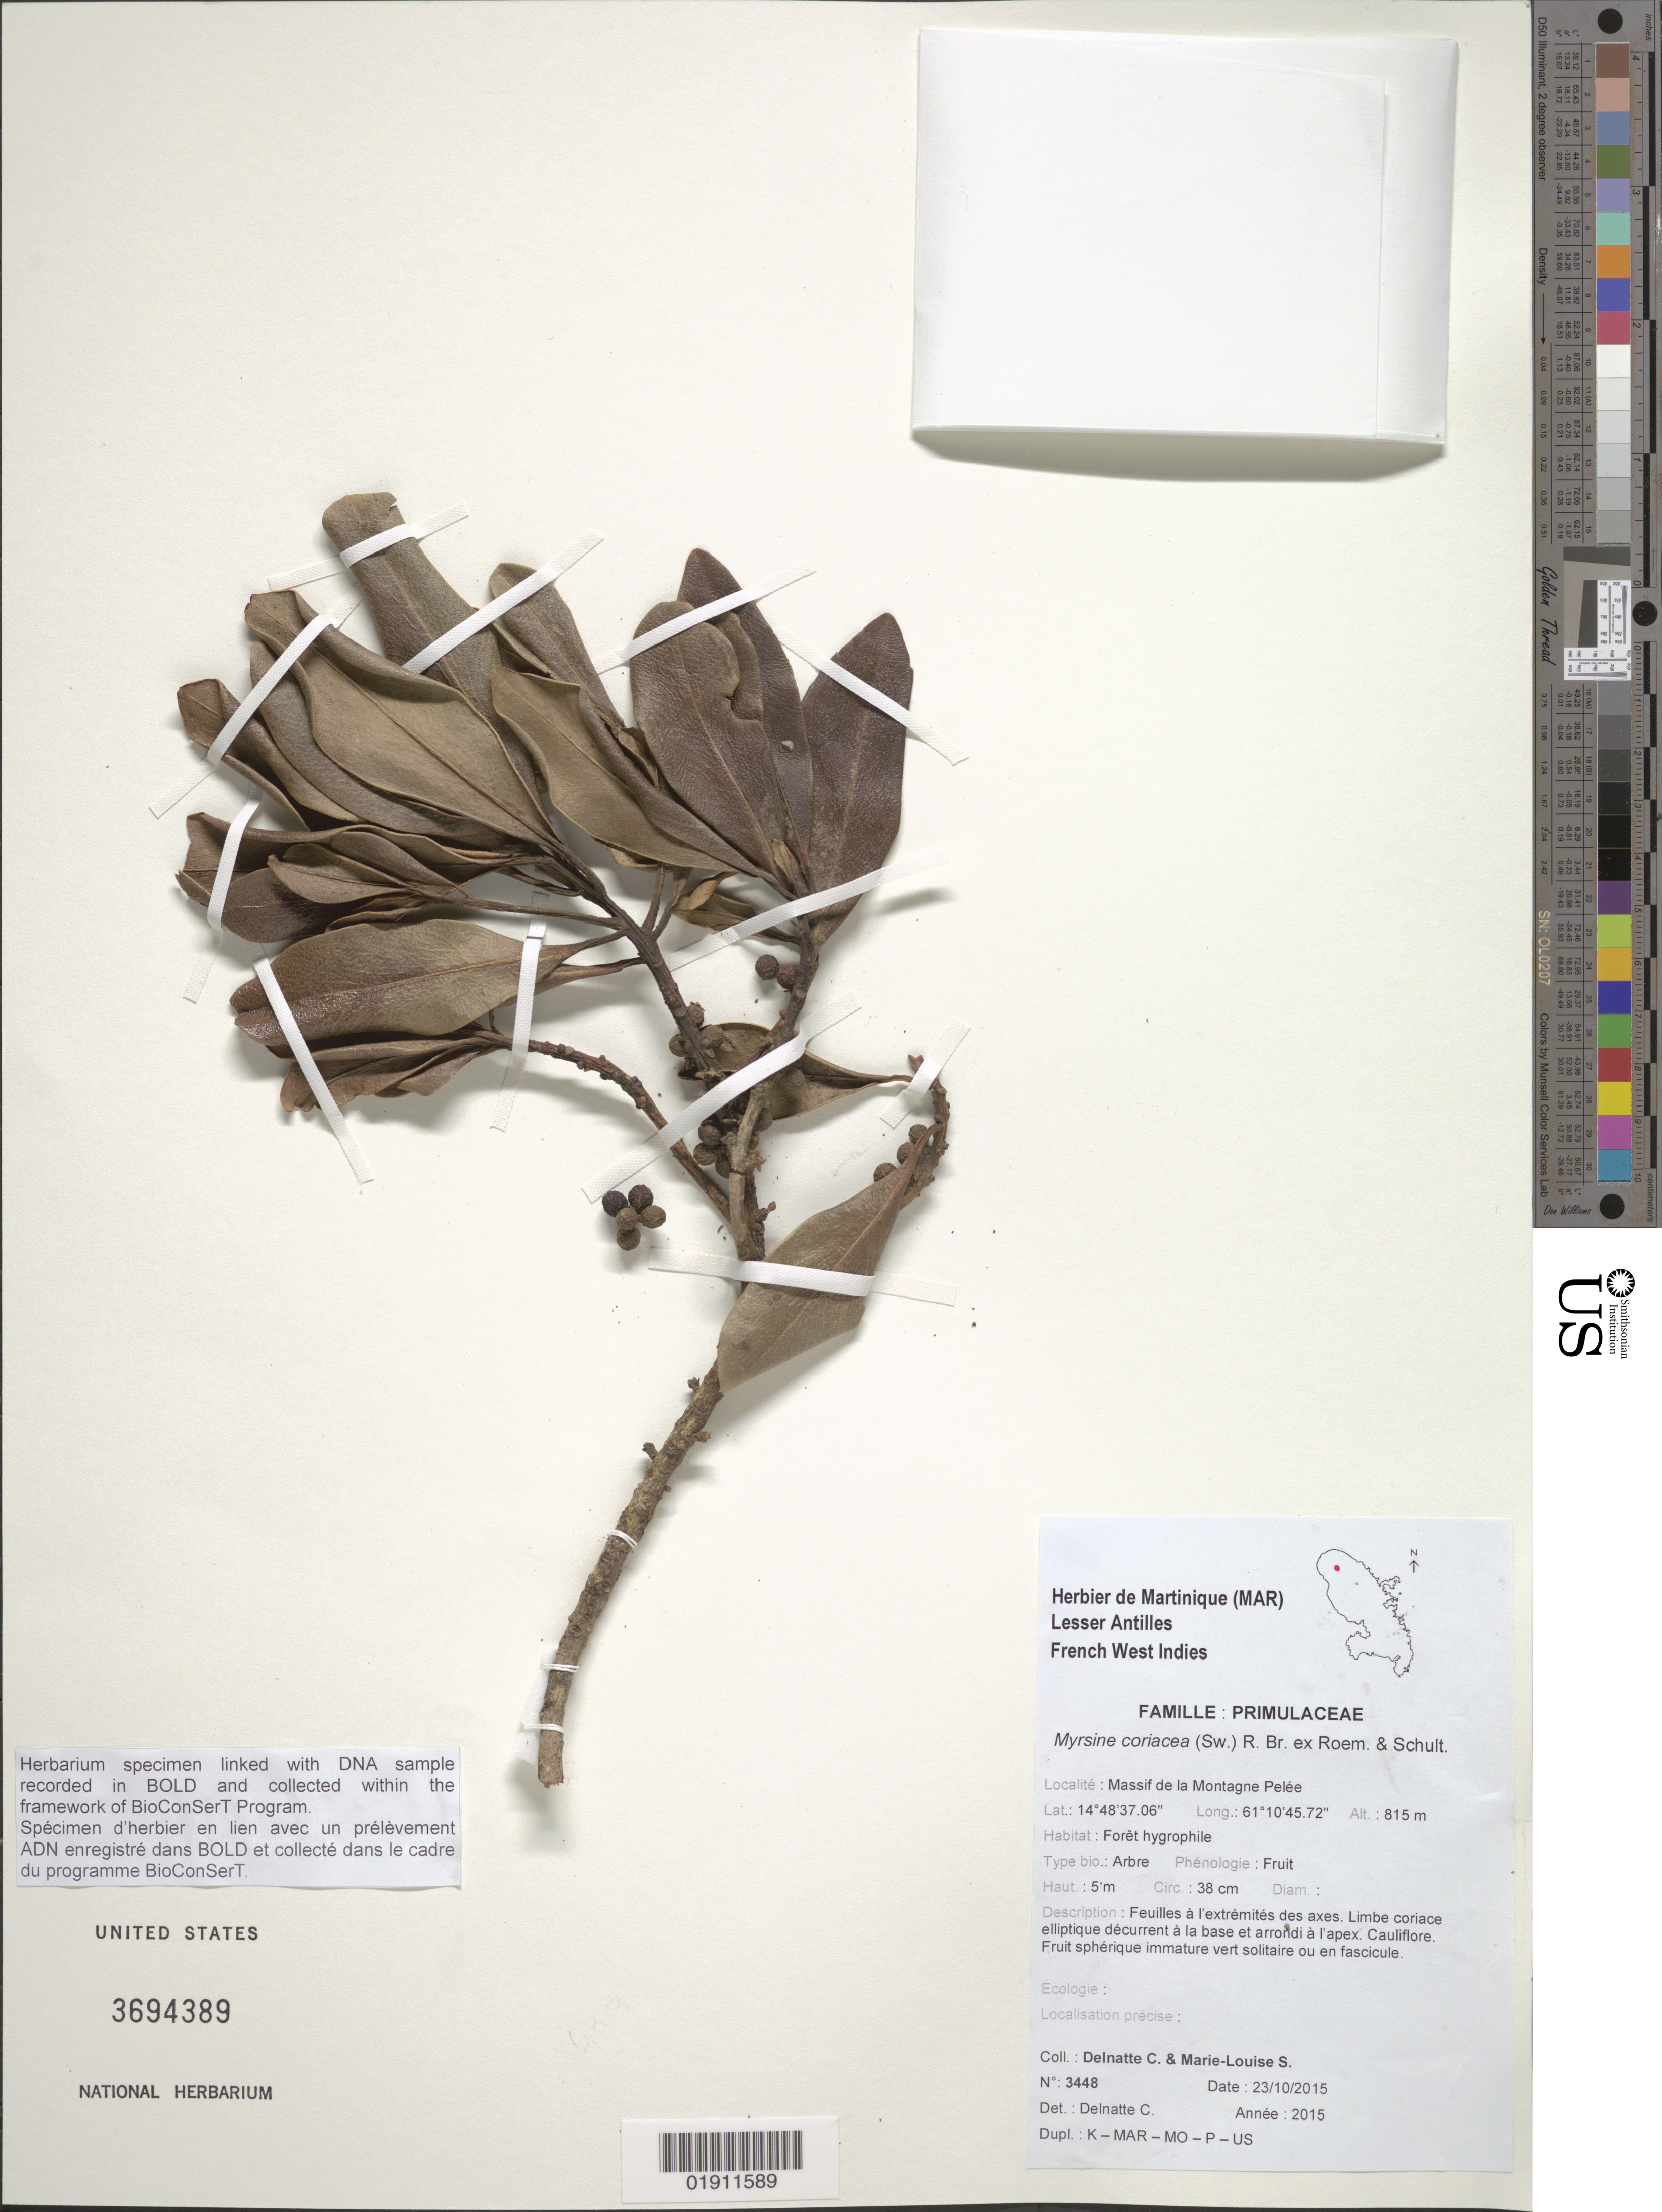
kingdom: Plantae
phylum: Tracheophyta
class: Magnoliopsida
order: Ericales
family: Primulaceae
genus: Myrsine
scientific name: Myrsine coriacea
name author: (Sw.) R. Br. ex Roem. & Schult.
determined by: Delnatte, C.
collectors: C. Delnatte & S. Marie-Louise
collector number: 3448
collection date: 2015-10-23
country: Martinique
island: Martinique I.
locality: Massif de la Montagne Pelée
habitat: Forêt hygrophile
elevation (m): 815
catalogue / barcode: US 3694389